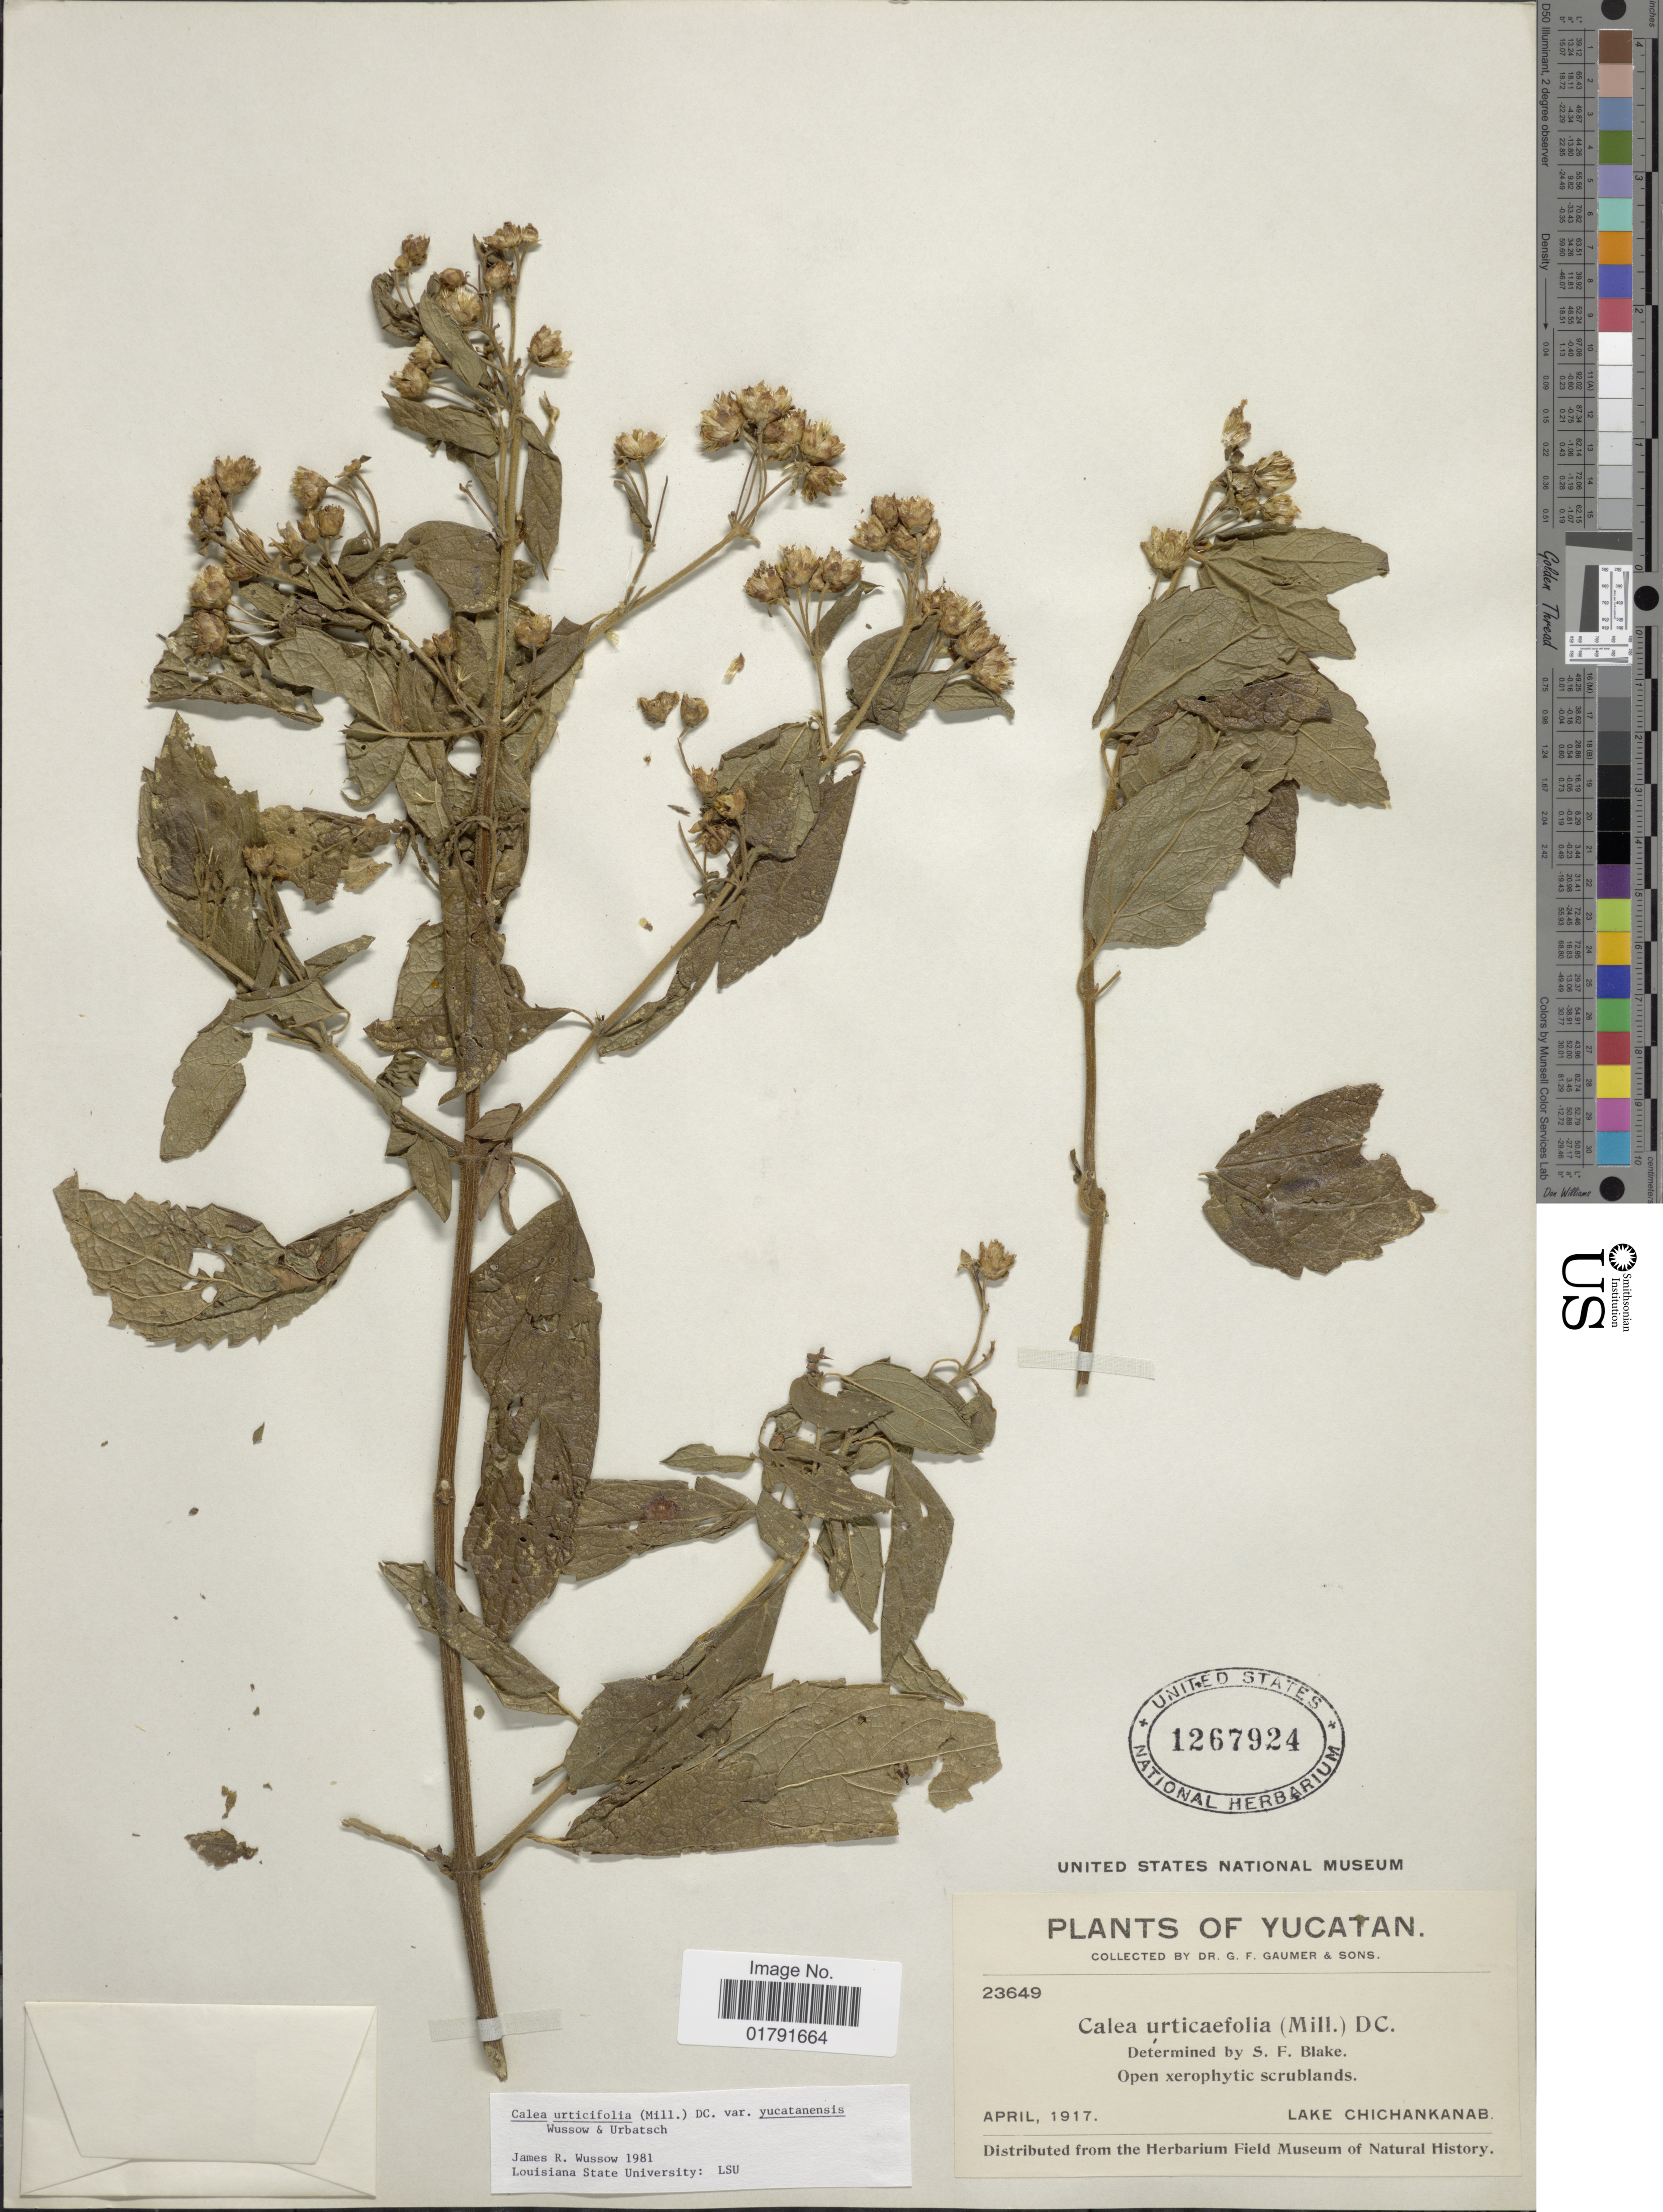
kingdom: Plantae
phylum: Tracheophyta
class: Magnoliopsida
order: Asterales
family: Asteraceae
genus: Calea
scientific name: Calea urticifolia var. yucataenensis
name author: Wussow et al.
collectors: G. F. Gaumer & et al.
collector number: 23649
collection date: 1917-04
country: Mexico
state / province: Yucatán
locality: Lake Chichankanab.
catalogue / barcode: US 1267924